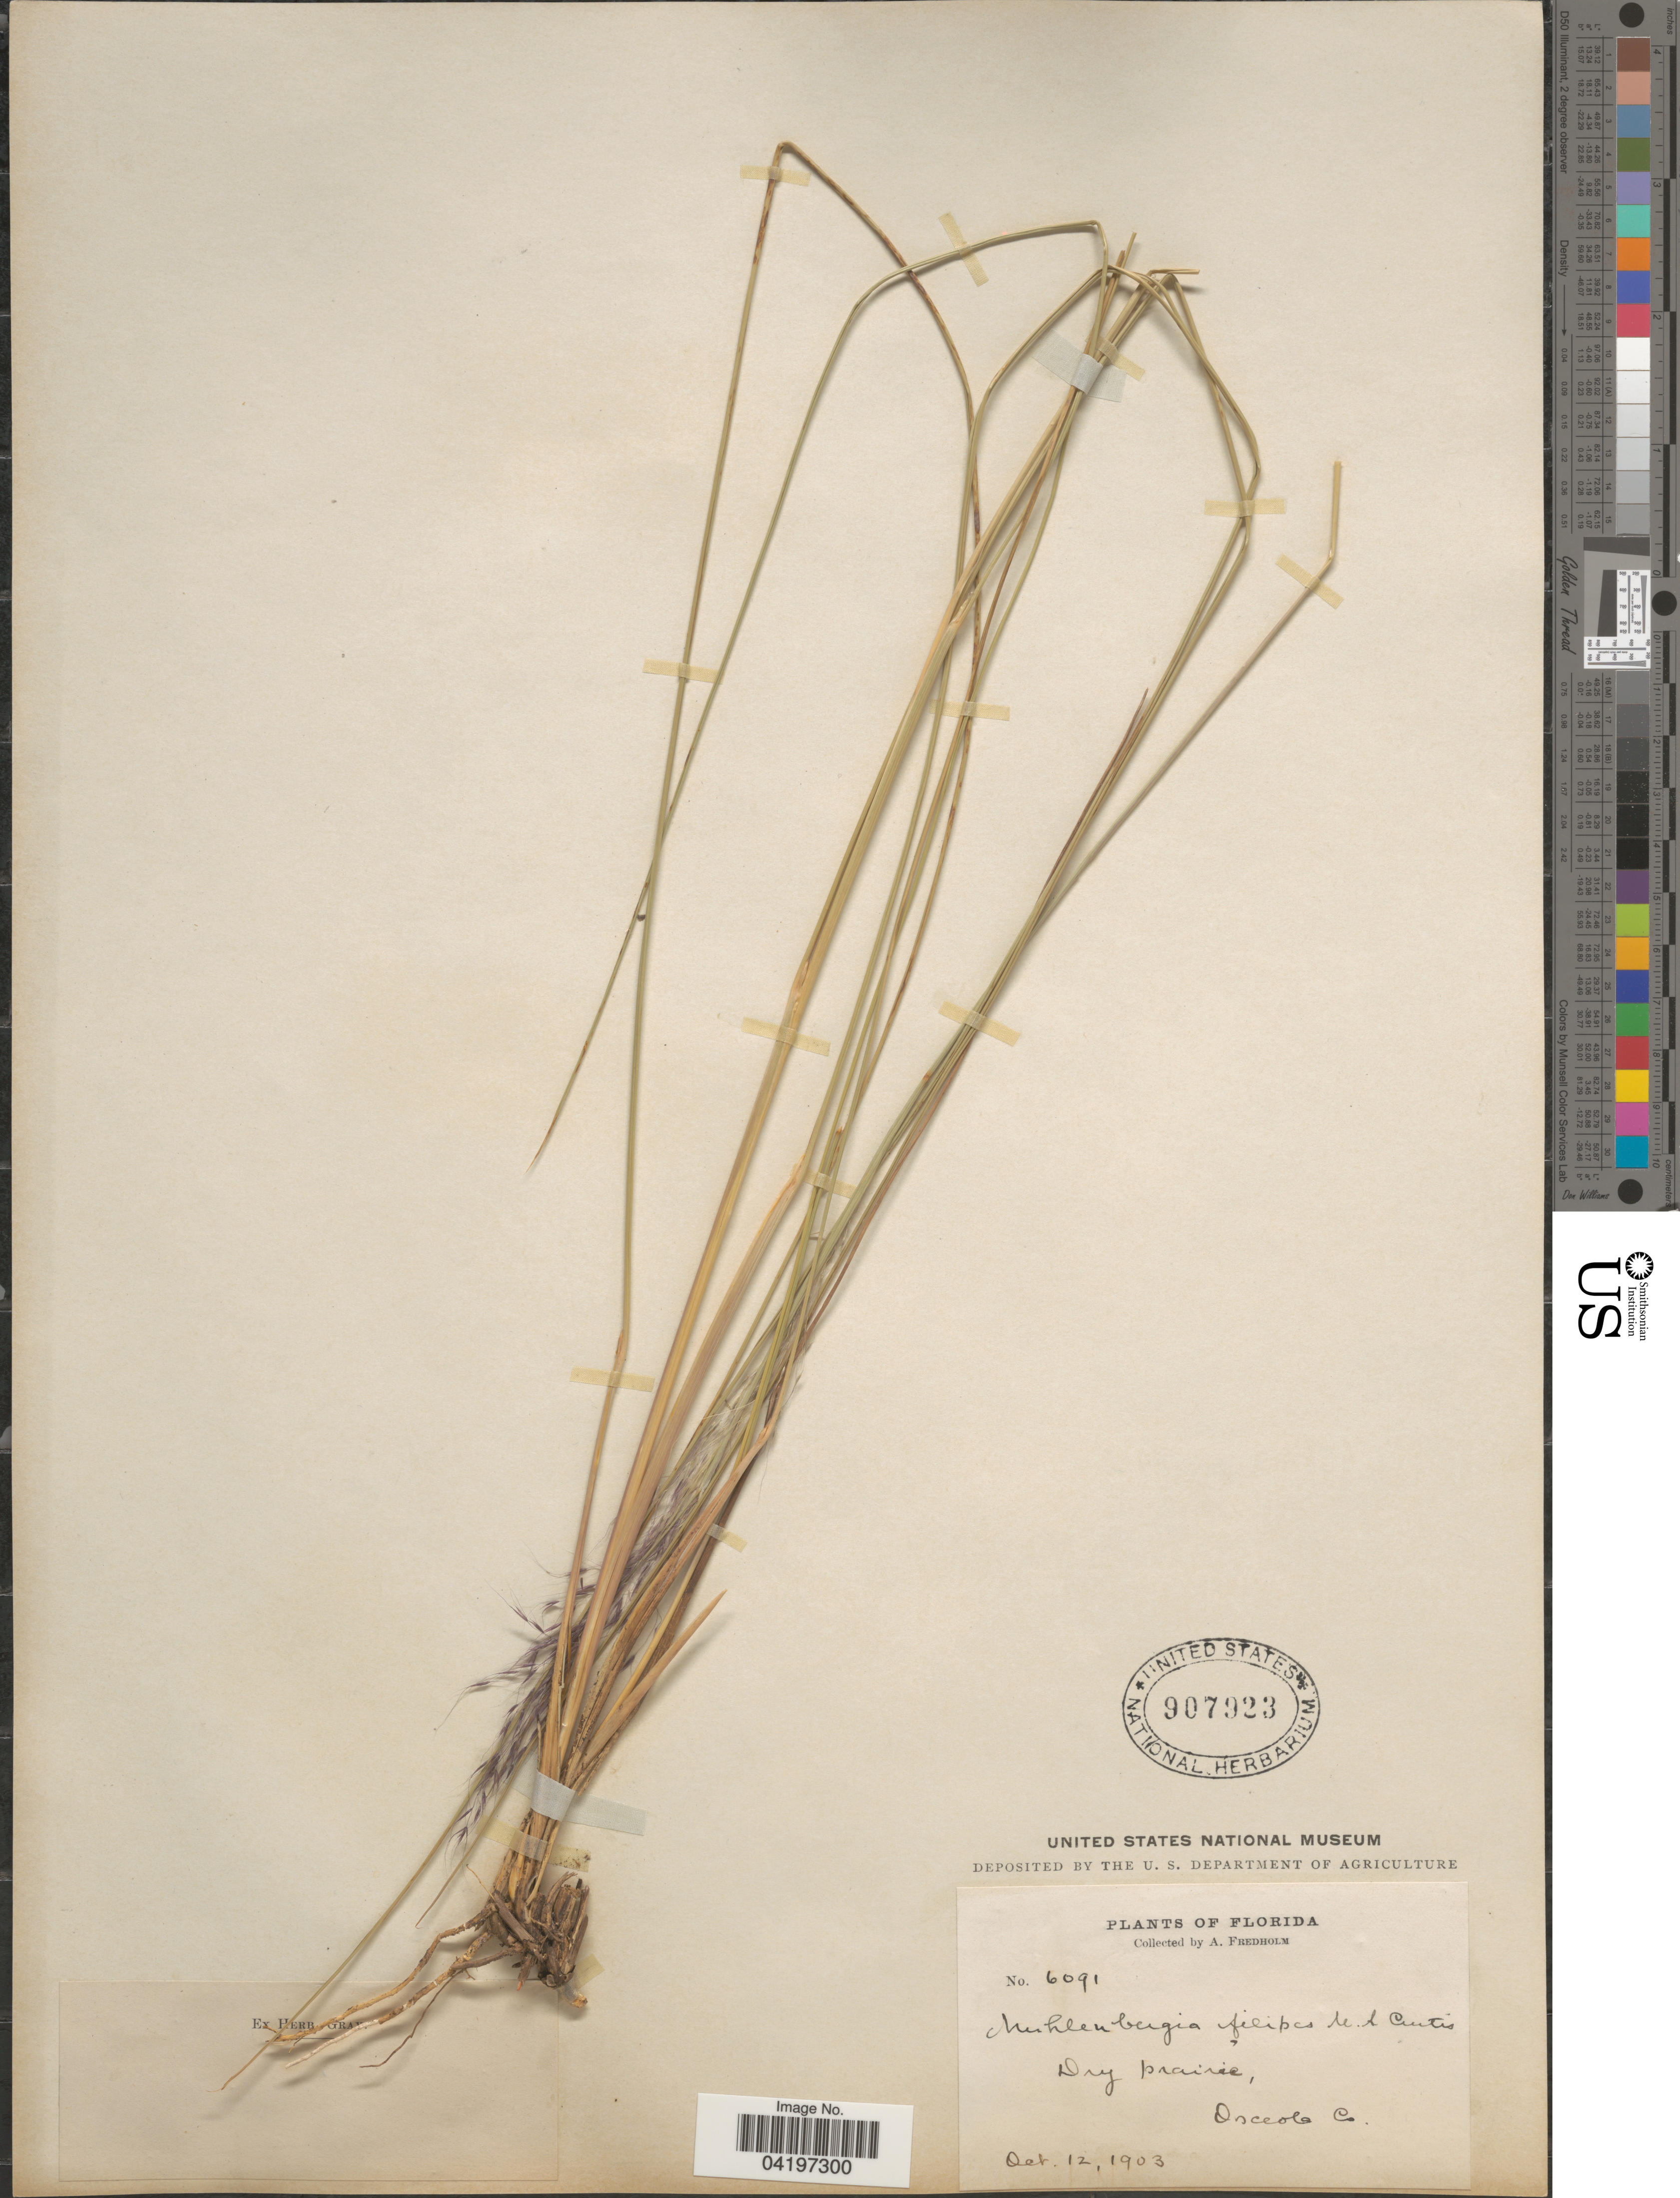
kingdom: Plantae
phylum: Tracheophyta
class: Liliopsida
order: Poales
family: Poaceae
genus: Muhlenbergia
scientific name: Muhlenbergia sericea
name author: (Michx.) P.M. Peterson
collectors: A. Fredholm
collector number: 6091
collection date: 1903-10-12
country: United States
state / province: Florida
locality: Osceola Co.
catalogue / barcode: US 907923